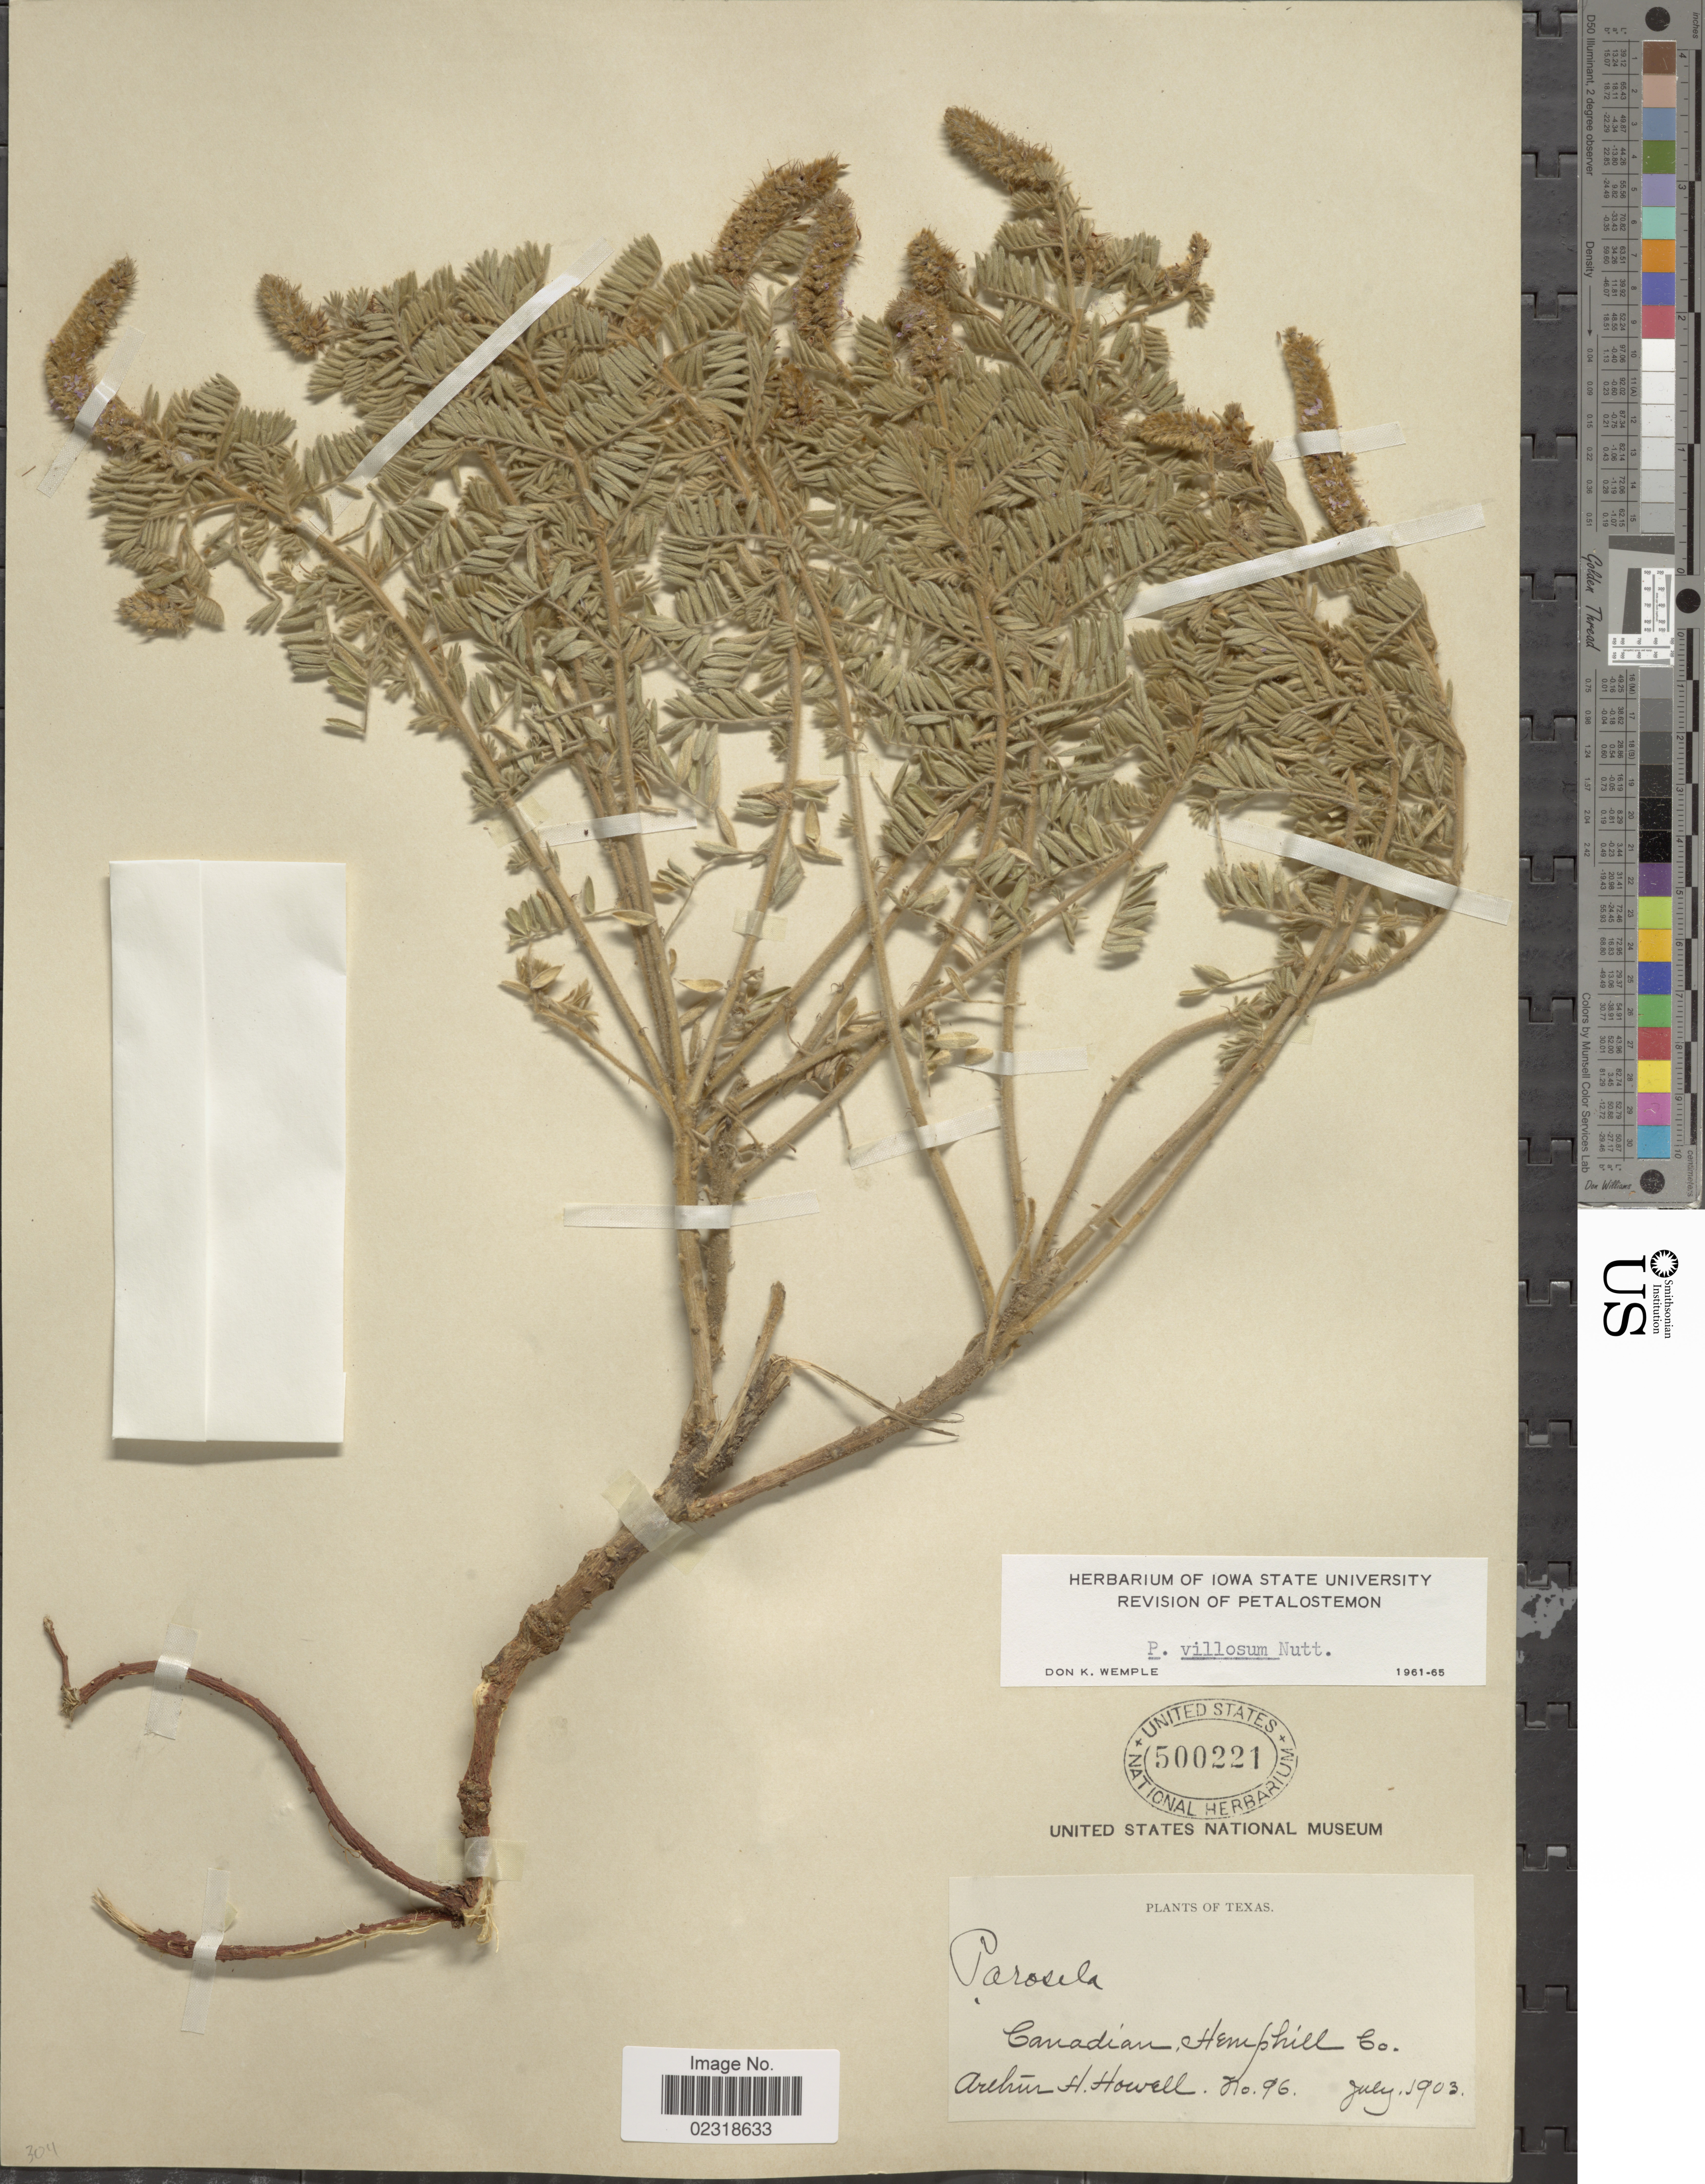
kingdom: Plantae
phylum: Tracheophyta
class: Magnoliopsida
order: Fabales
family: Fabaceae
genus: Dalea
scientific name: Dalea villosa var. villosa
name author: (Nutt.) Spreng.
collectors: A. Howell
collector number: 96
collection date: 1903-07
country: United States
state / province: Texas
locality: Canadian, Hemphill Co.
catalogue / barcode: US 500221